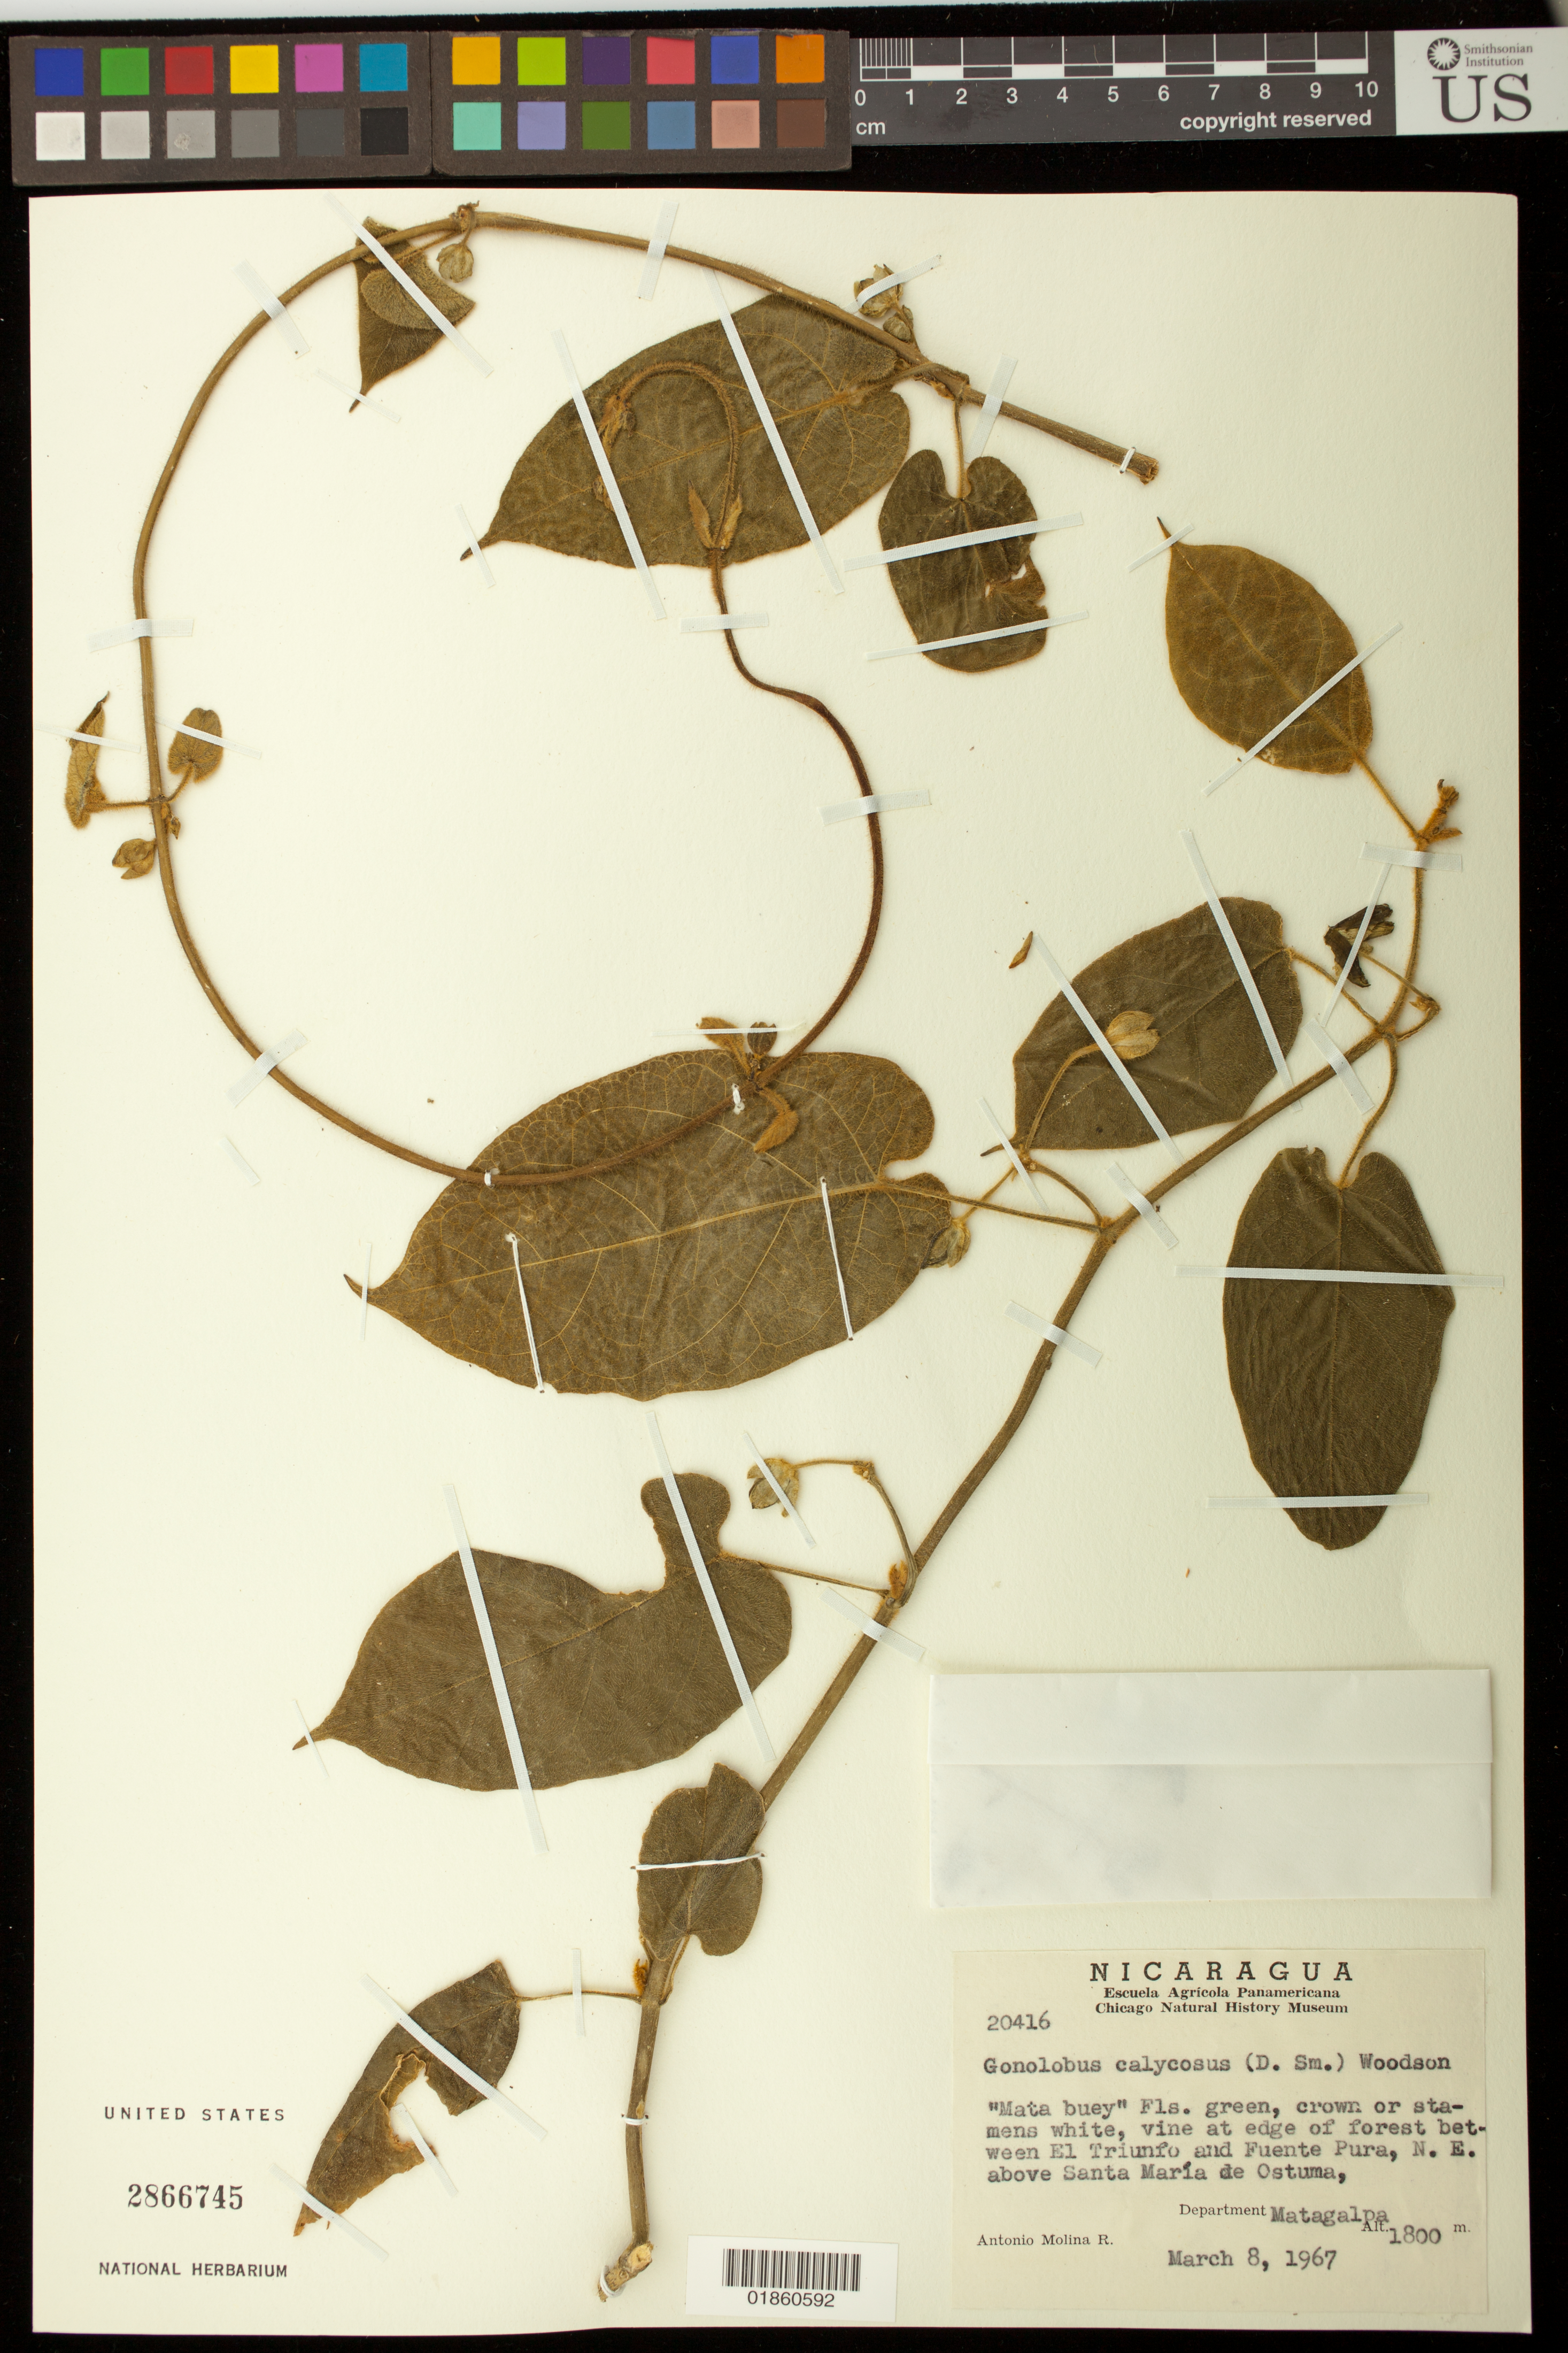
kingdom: Plantae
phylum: Tracheophyta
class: Magnoliopsida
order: Gentianales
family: Apocynaceae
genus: Gonolobus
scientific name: Gonolobus calycosus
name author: (Donn. Sm.) Woodson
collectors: A. Molina R.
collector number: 20416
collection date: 1967-03-08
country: Nicaragua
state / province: Matagalpa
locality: between El Triunfo and Fuente Pura, N. E. above Santa Maria de Ostuma.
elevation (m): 1800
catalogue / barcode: US 2866745